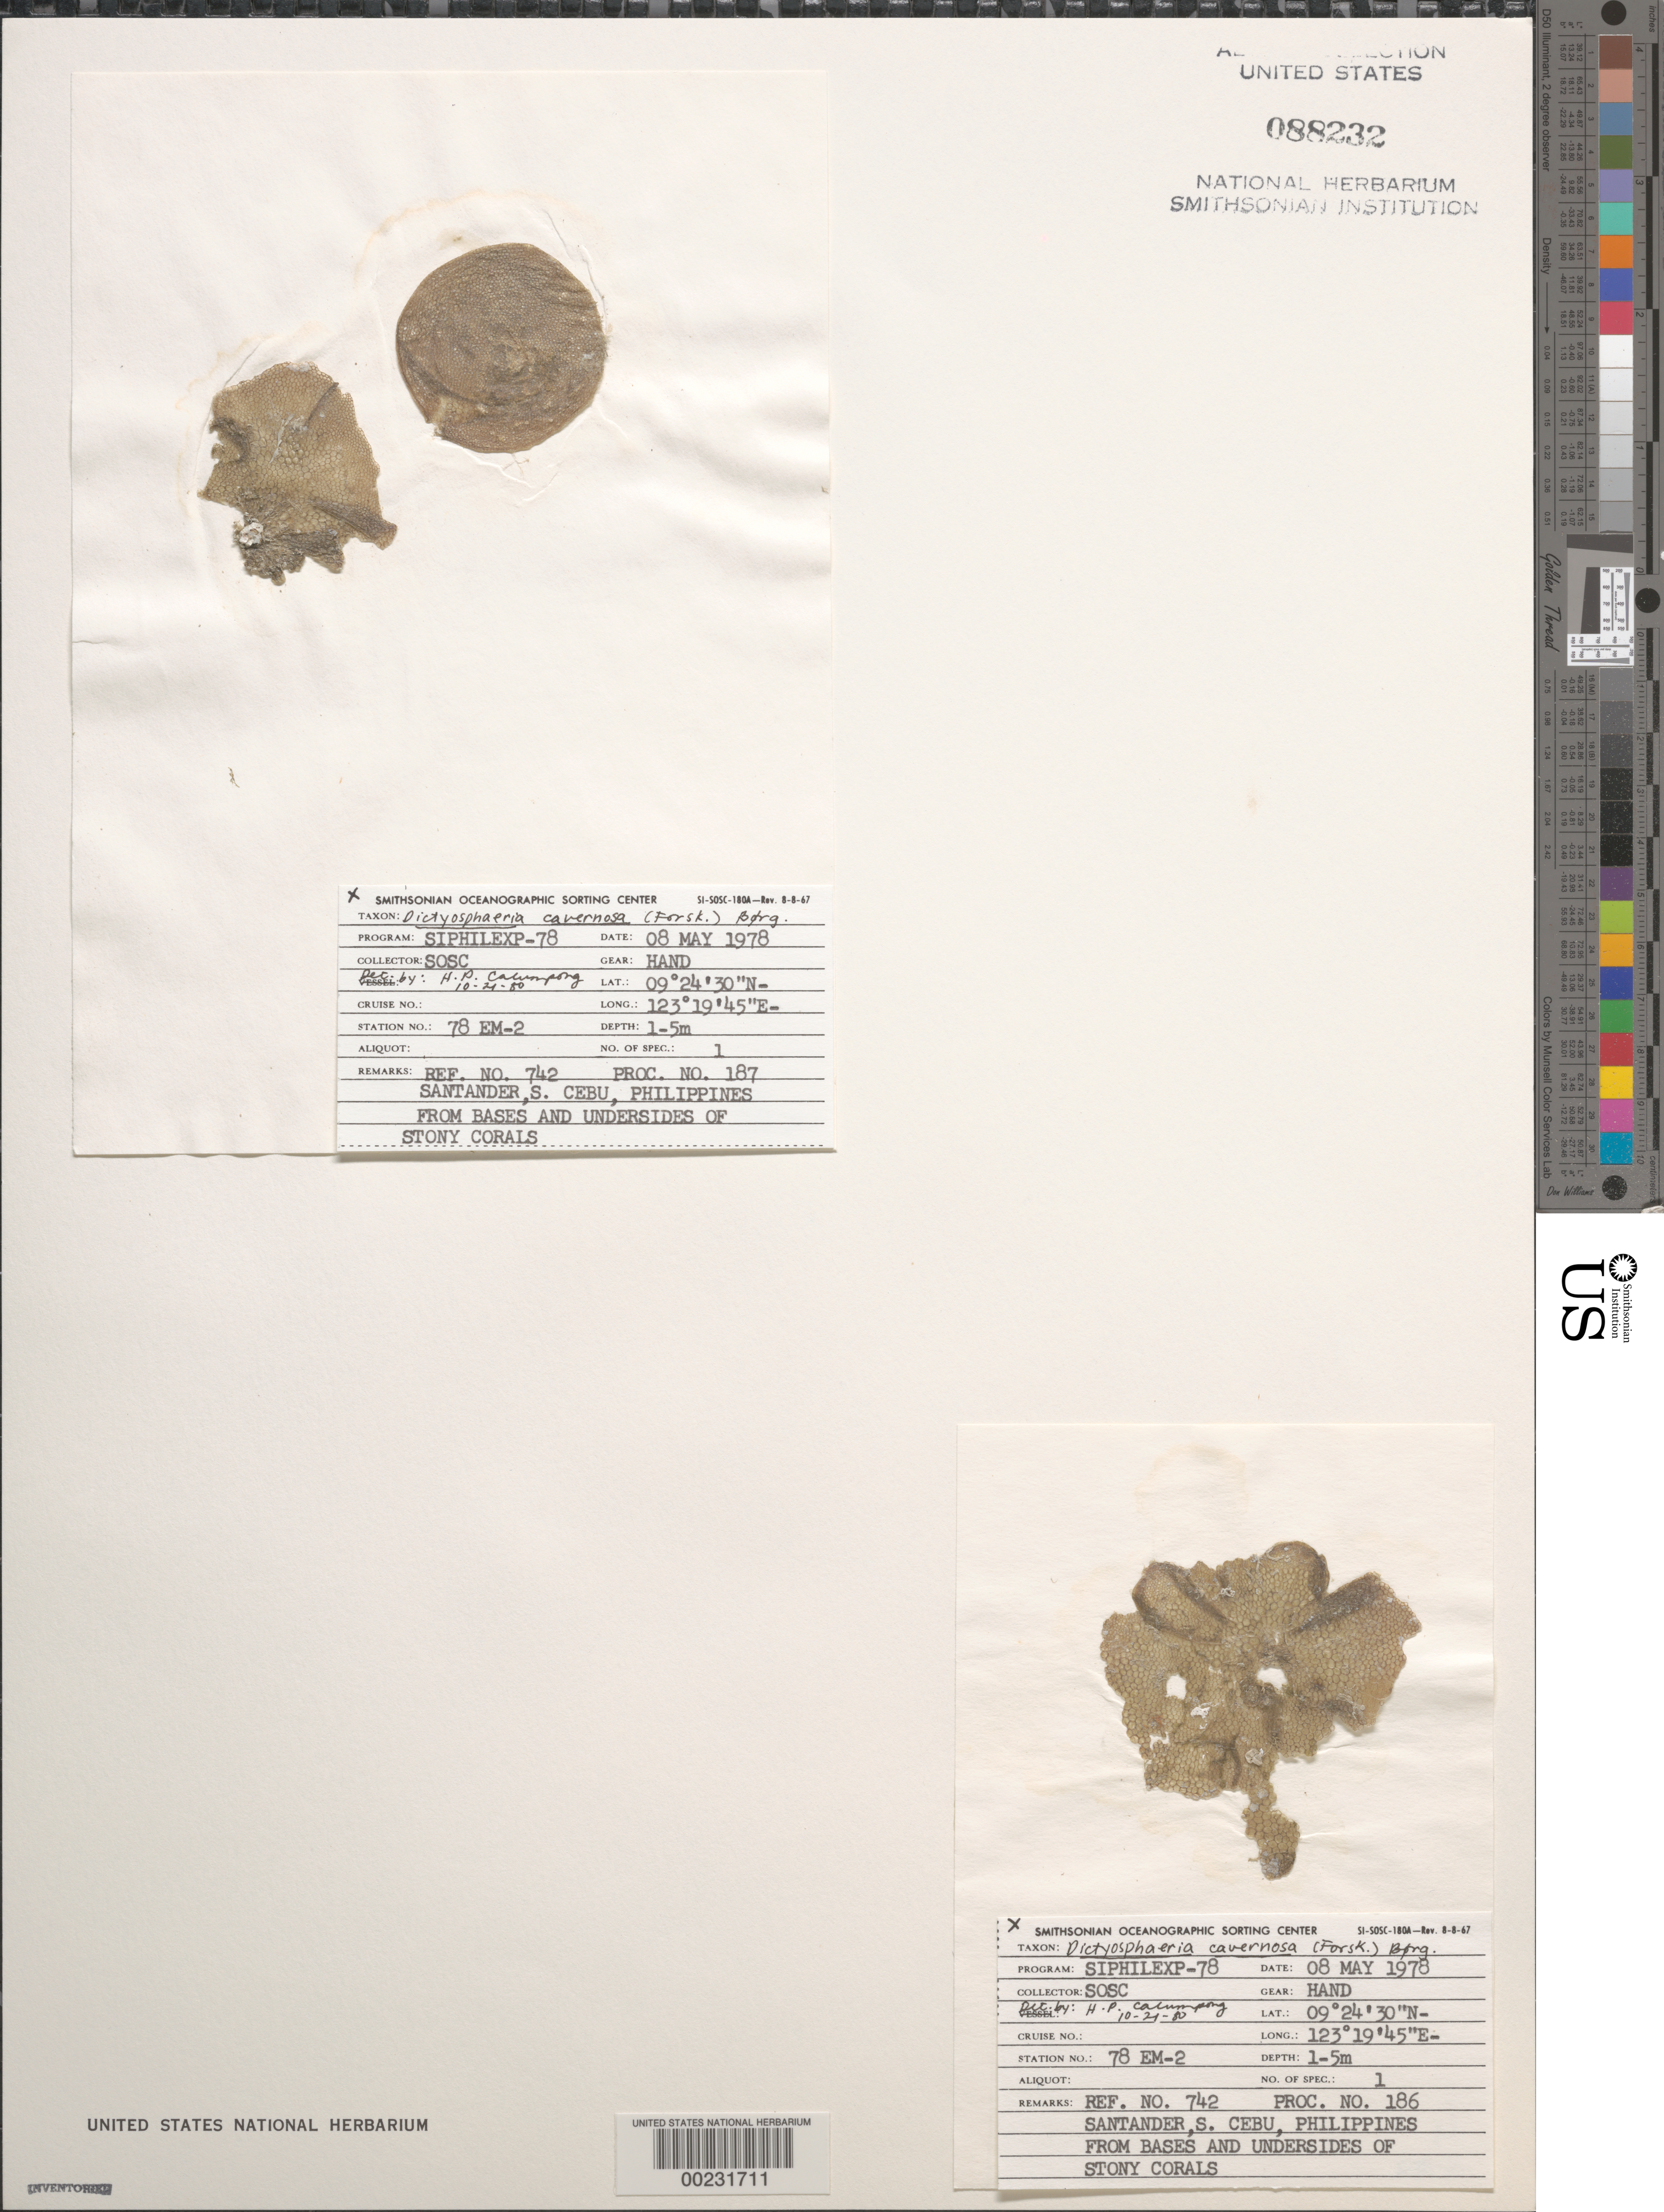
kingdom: Plantae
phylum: Chlorophyta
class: Ulvophyceae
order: Siphonocladales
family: Siphonocladaceae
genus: Dictyosphaeria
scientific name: Dictyosphaeria cavernosa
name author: (Forssk.) Børgesen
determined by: Calumpong, H. P.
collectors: SOSC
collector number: Station 78 Em-2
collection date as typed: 08 May 1978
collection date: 1978-05-08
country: Philippines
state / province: Central Visayas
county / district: Cebu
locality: Santander, cebu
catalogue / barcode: US 88232